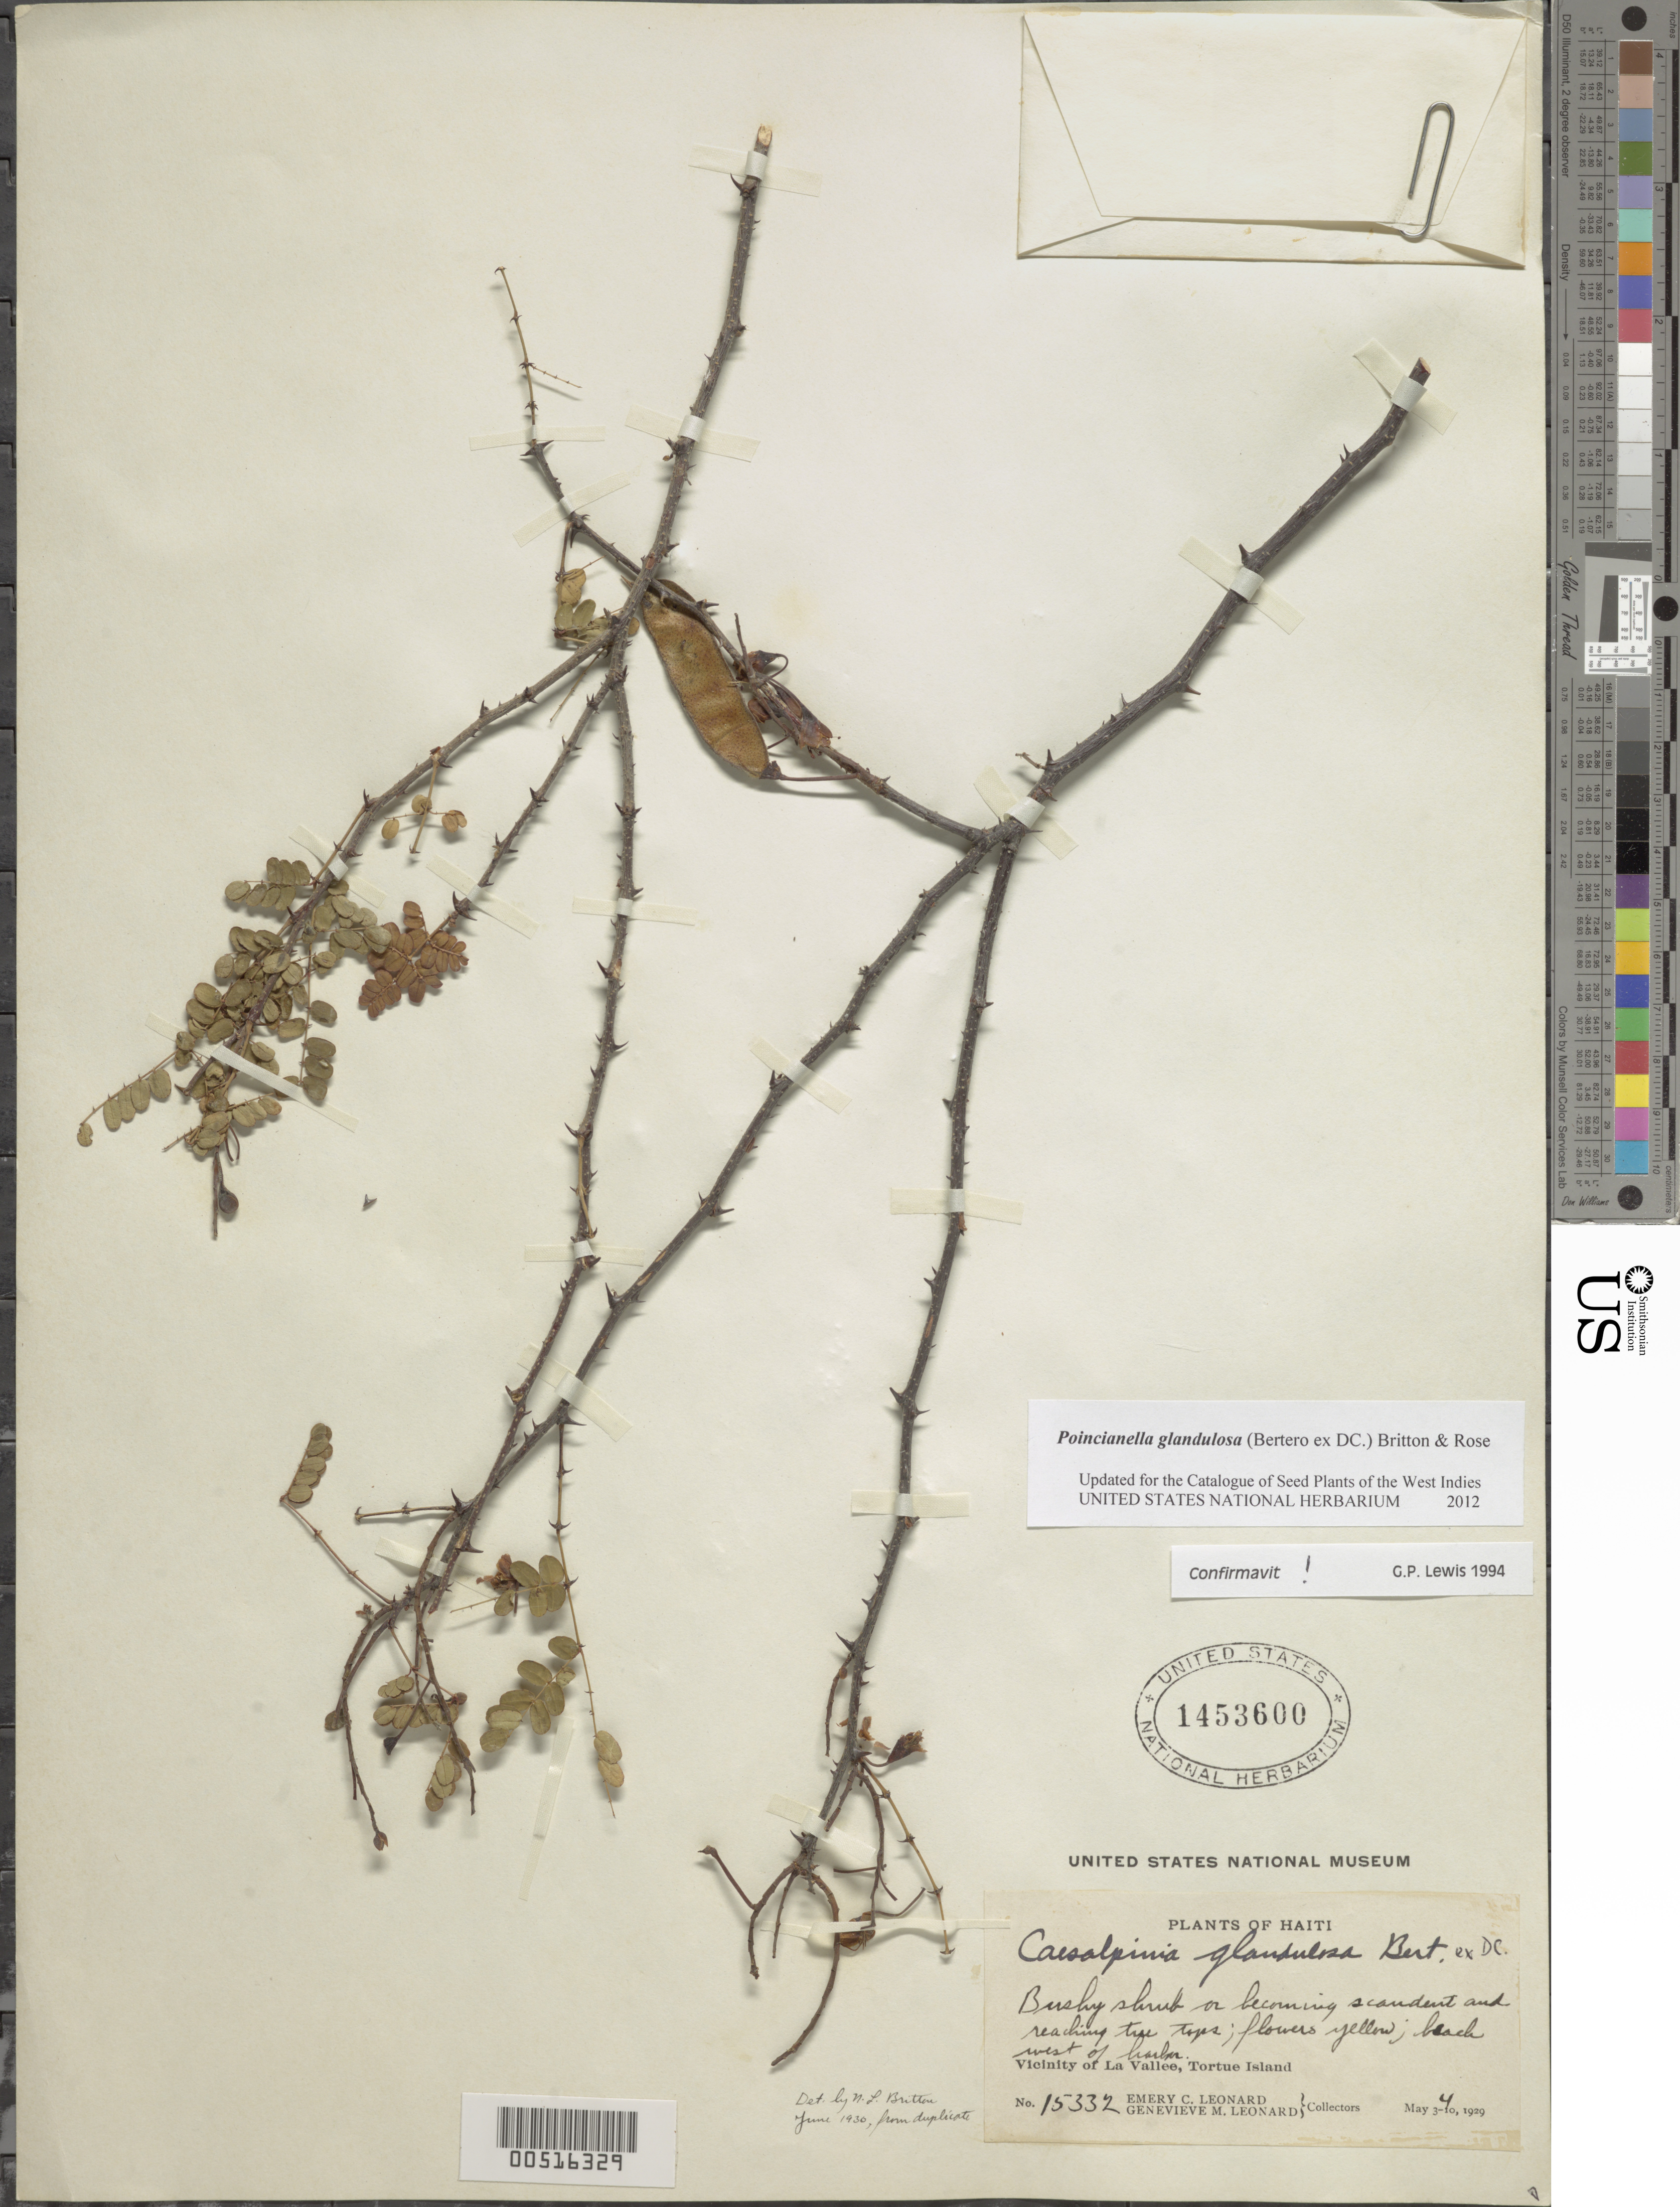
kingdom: Plantae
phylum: Tracheophyta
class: Magnoliopsida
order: Fabales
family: Fabaceae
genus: Erythrostemon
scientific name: Erythrostemon glandulosus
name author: (Bertero ex DC.) Gagnon & G.P. Lewis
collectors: E. C. Leonard & G. M. Leonard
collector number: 15332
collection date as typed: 04 May 1929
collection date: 1929-05-04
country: Haiti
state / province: Nord-Ouest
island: Tortuga Island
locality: La vallee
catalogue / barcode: US 1453600